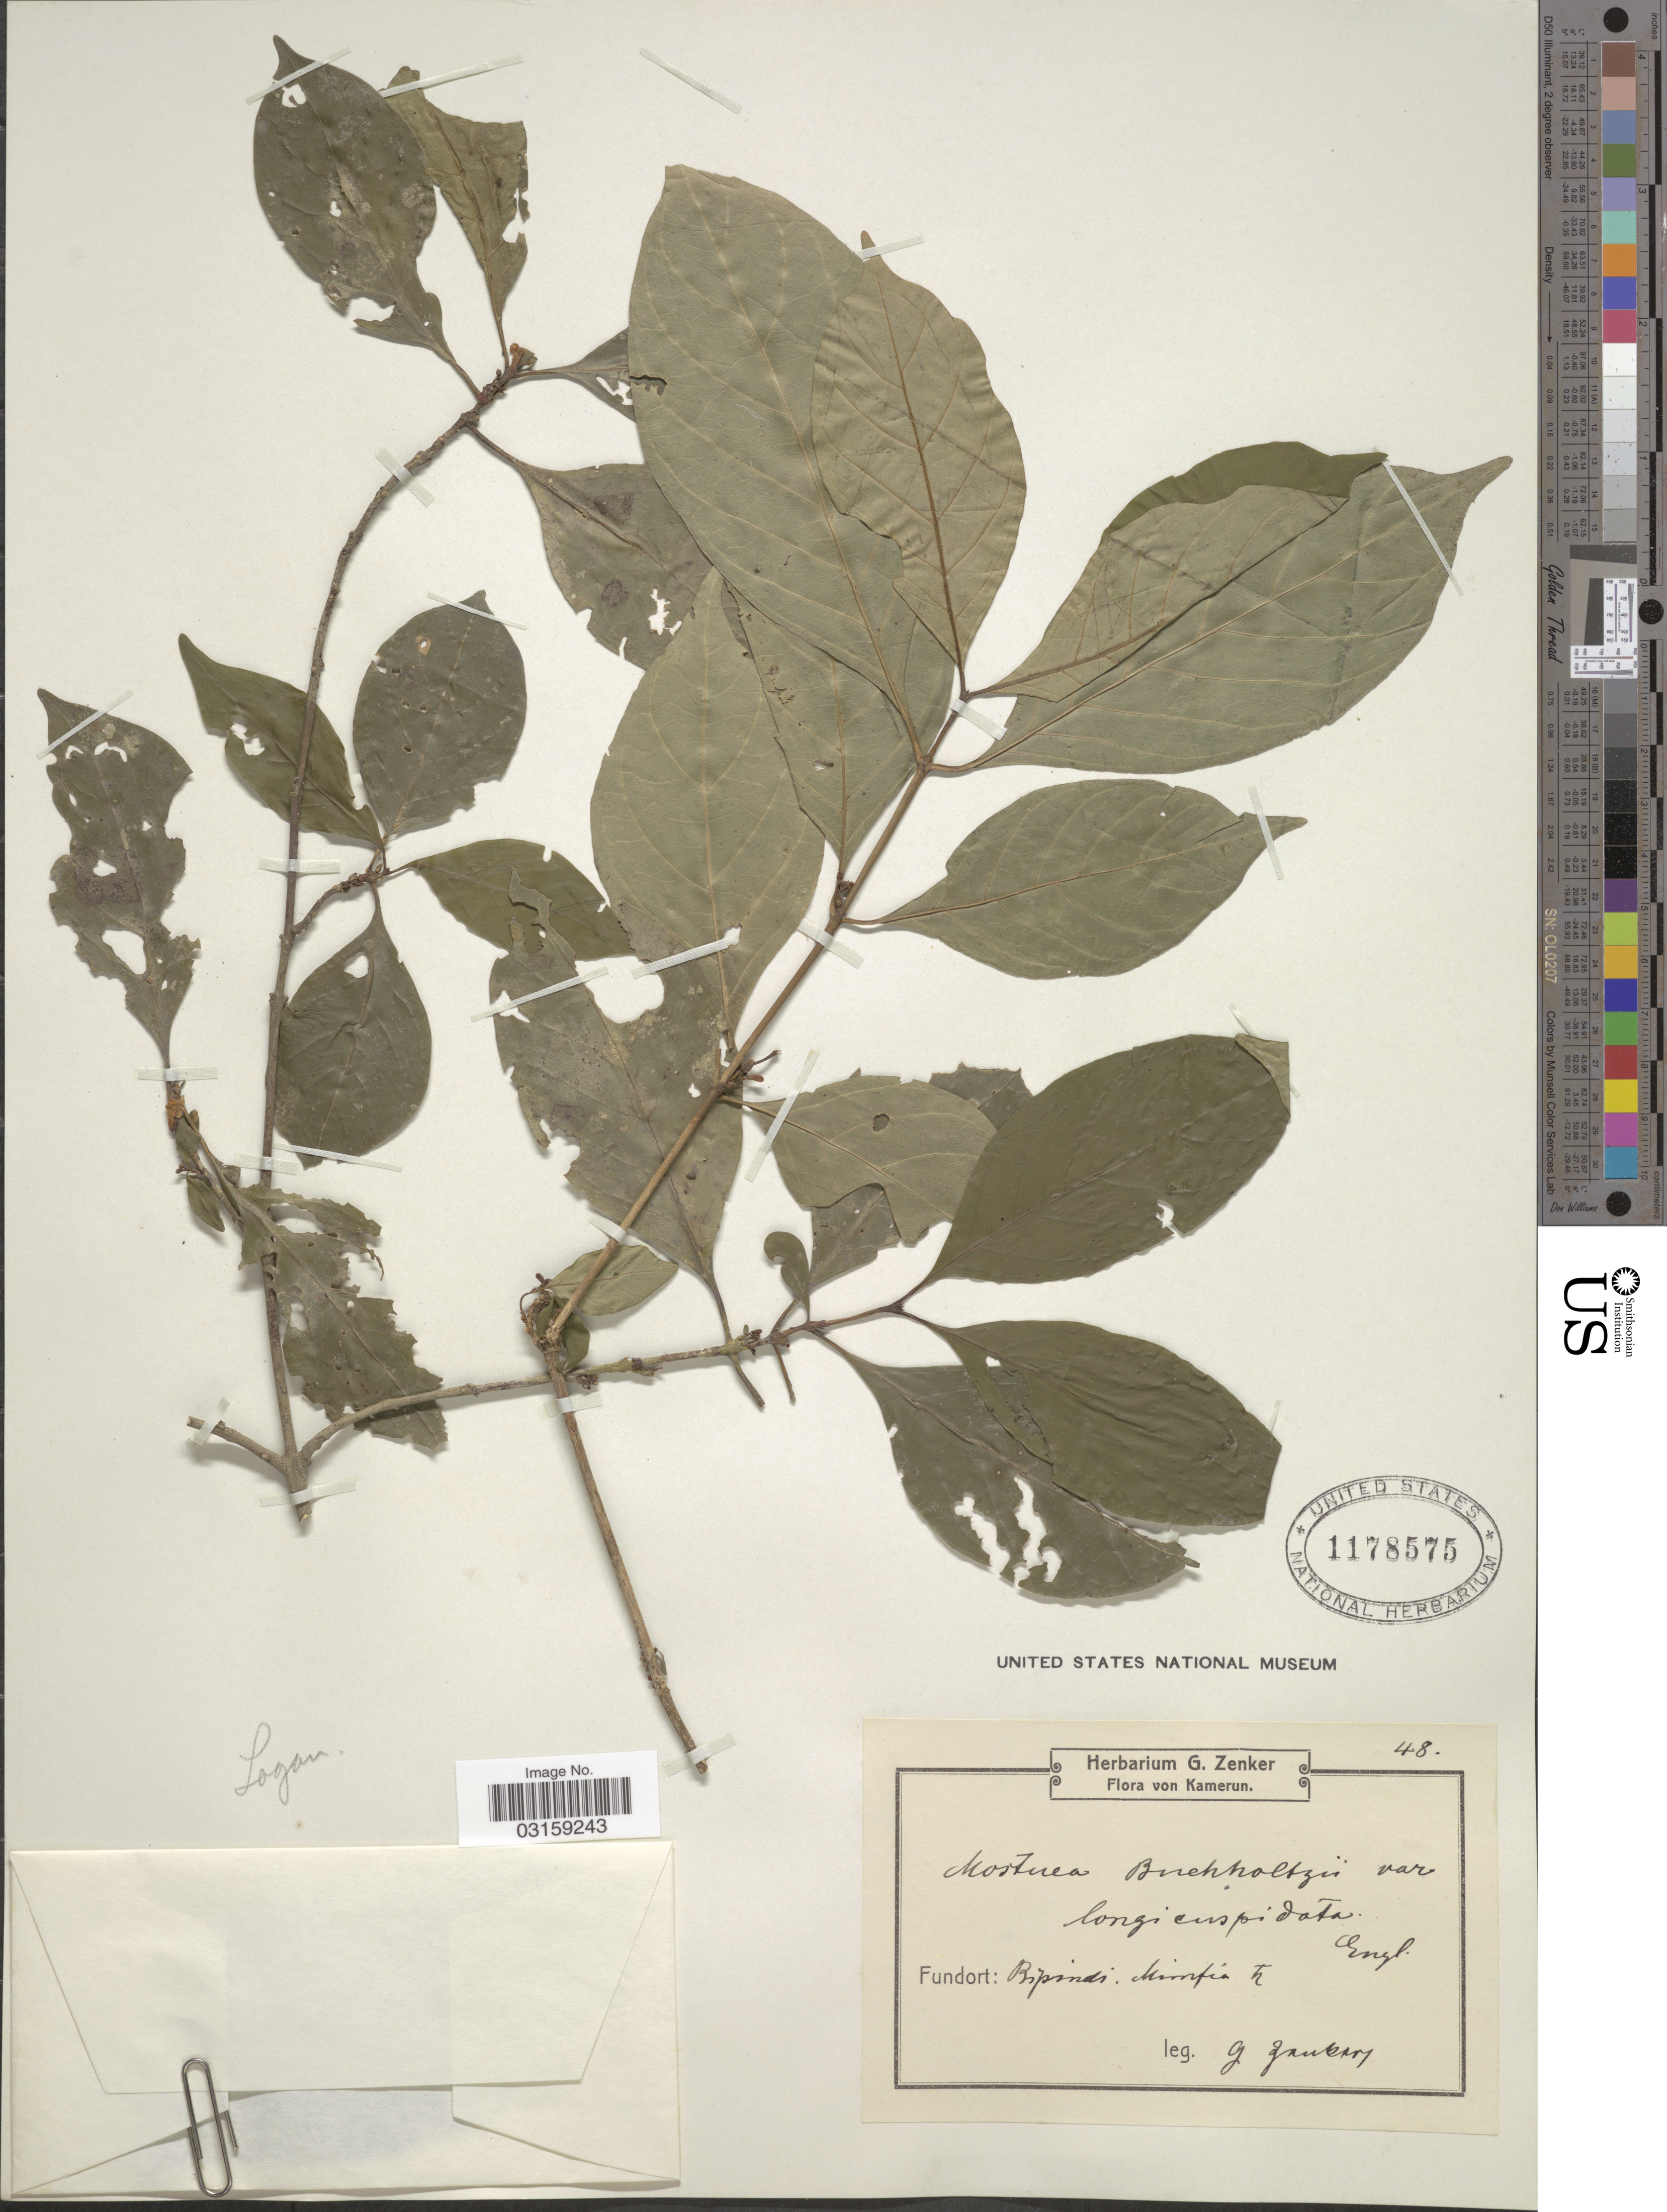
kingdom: Plantae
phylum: Tracheophyta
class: Magnoliopsida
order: Gentianales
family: Gelsemiaceae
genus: Mostuea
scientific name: Mostuea buchholzii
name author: Engl.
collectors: G. A. Zenker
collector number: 48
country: Cameroon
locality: Bipinde, Mimfia.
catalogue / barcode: US 1178575